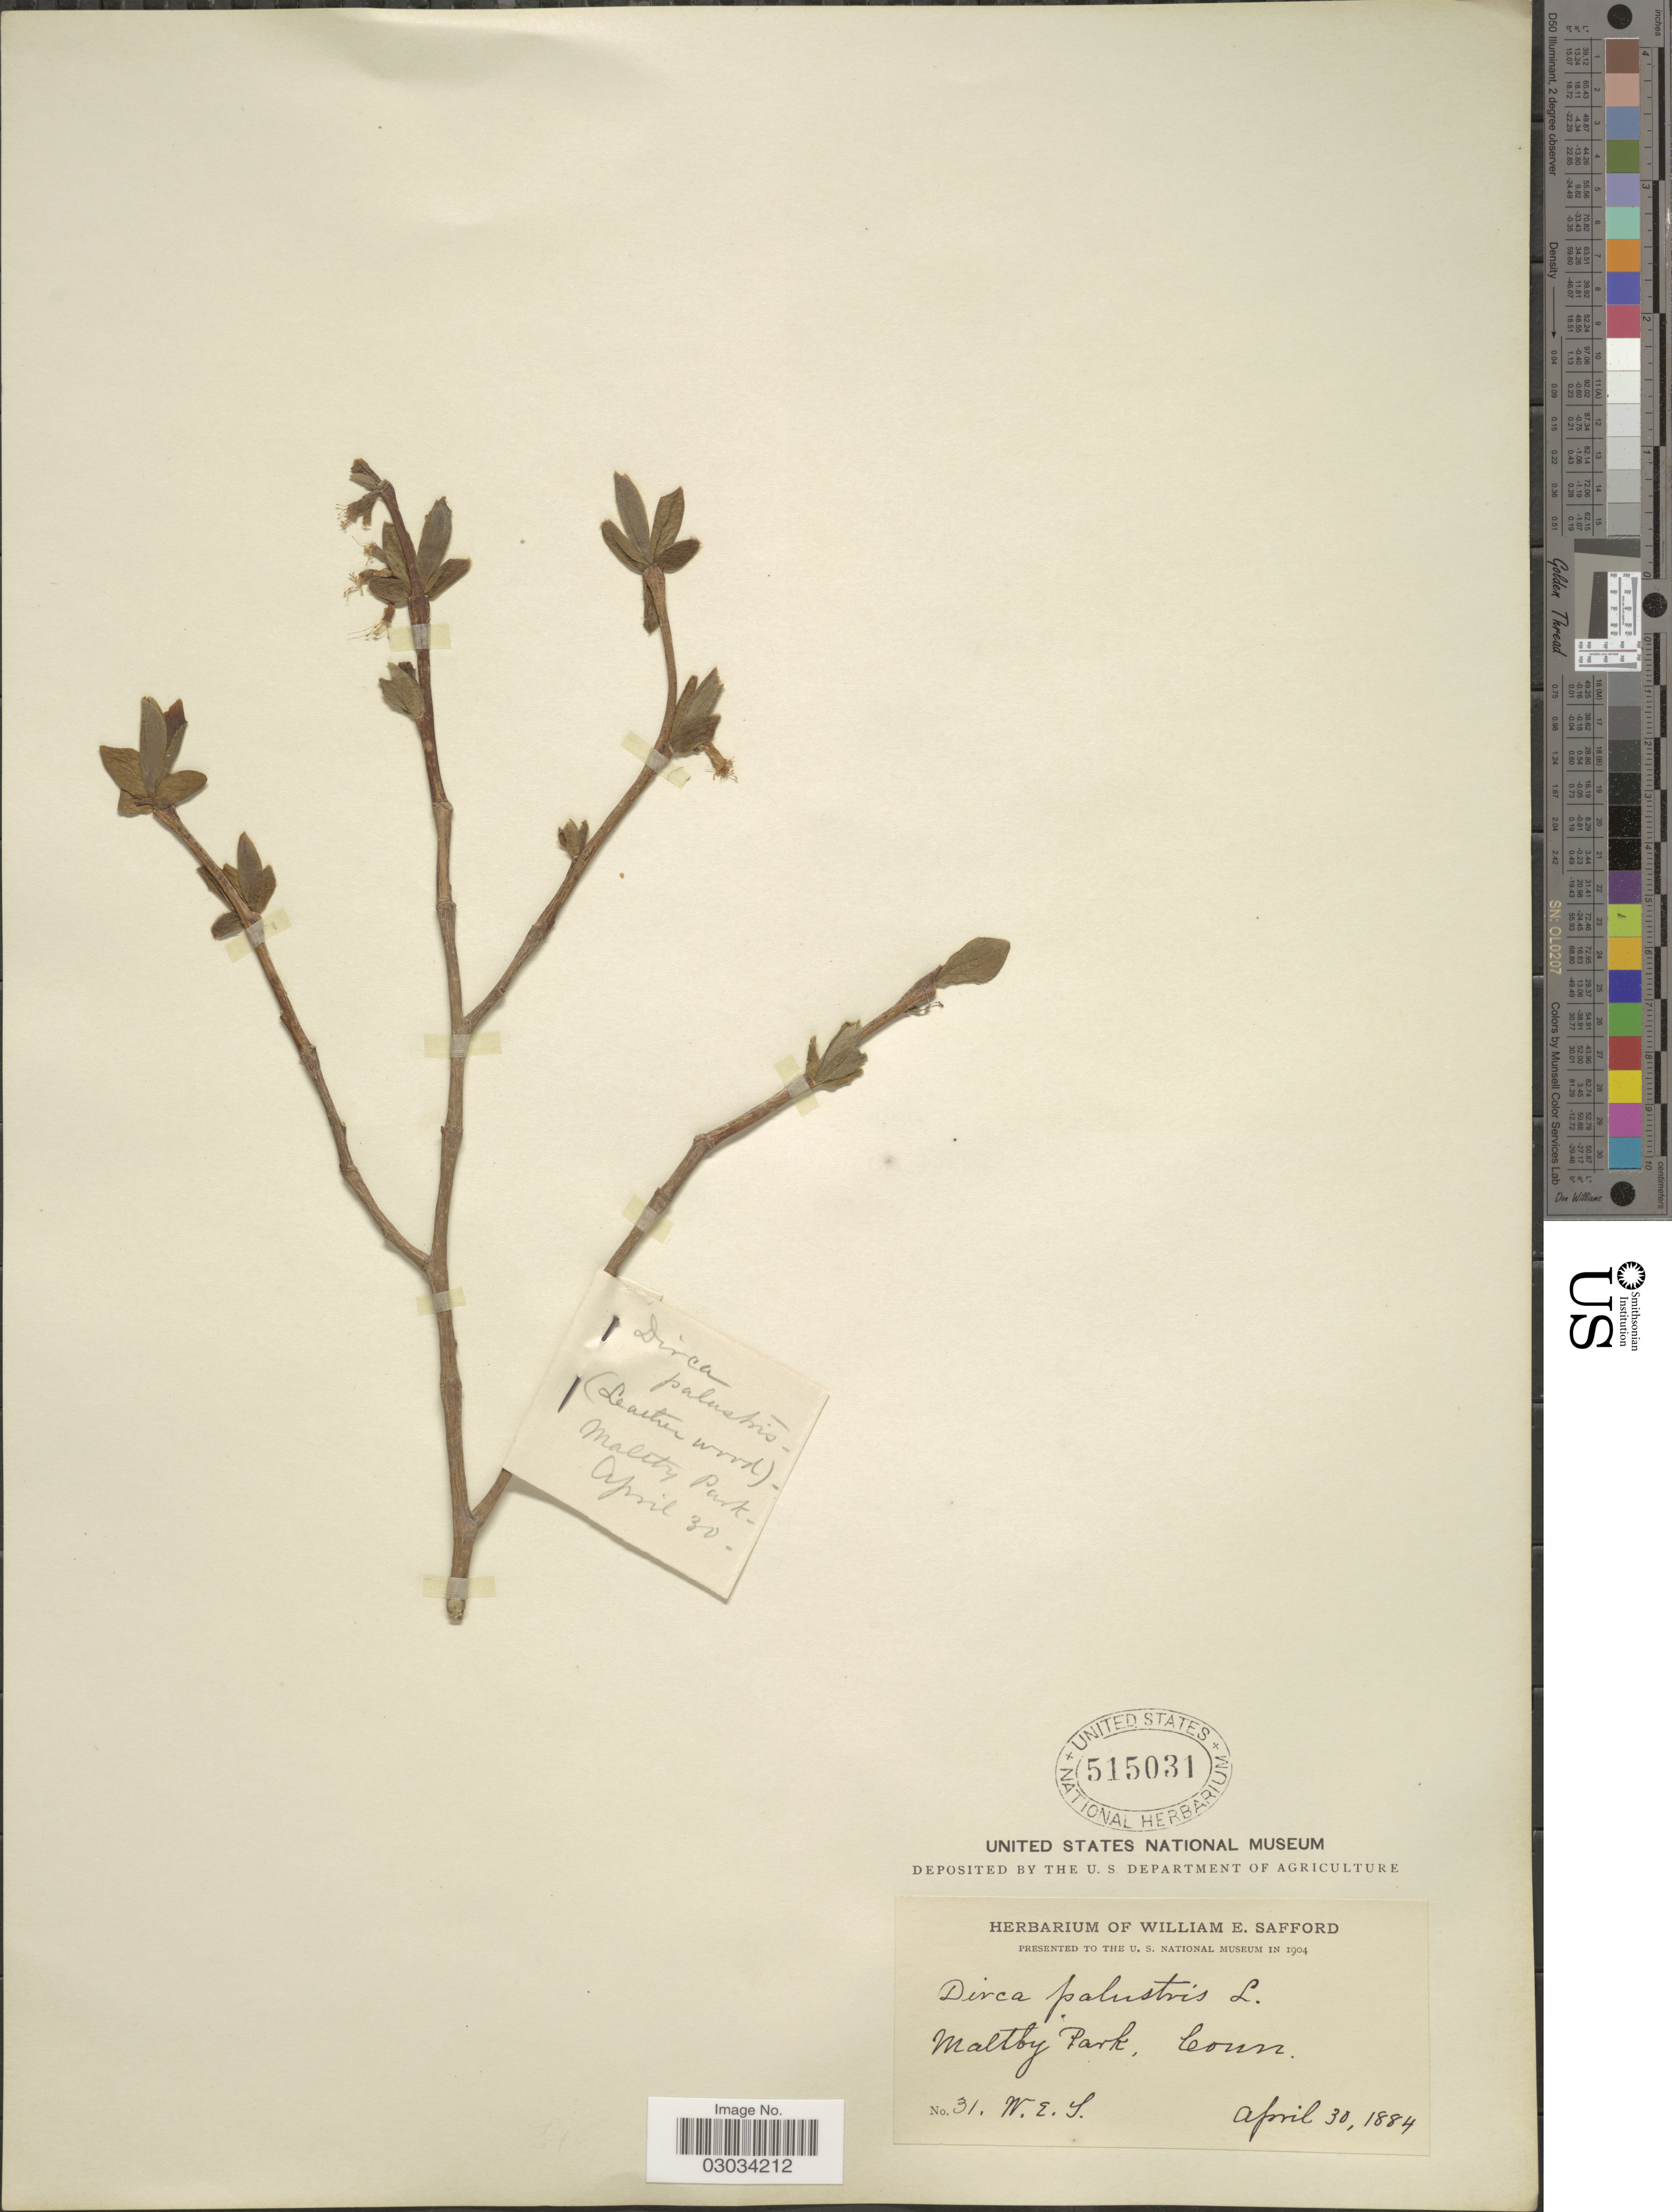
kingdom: Plantae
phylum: Tracheophyta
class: Magnoliopsida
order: Malvales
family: Thymelaeaceae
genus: Dirca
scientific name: Dirca palustris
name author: L.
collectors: W. E. Safford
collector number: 31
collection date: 1884-04-30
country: United States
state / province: Connecticut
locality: Maltby Park.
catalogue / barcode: US 515031